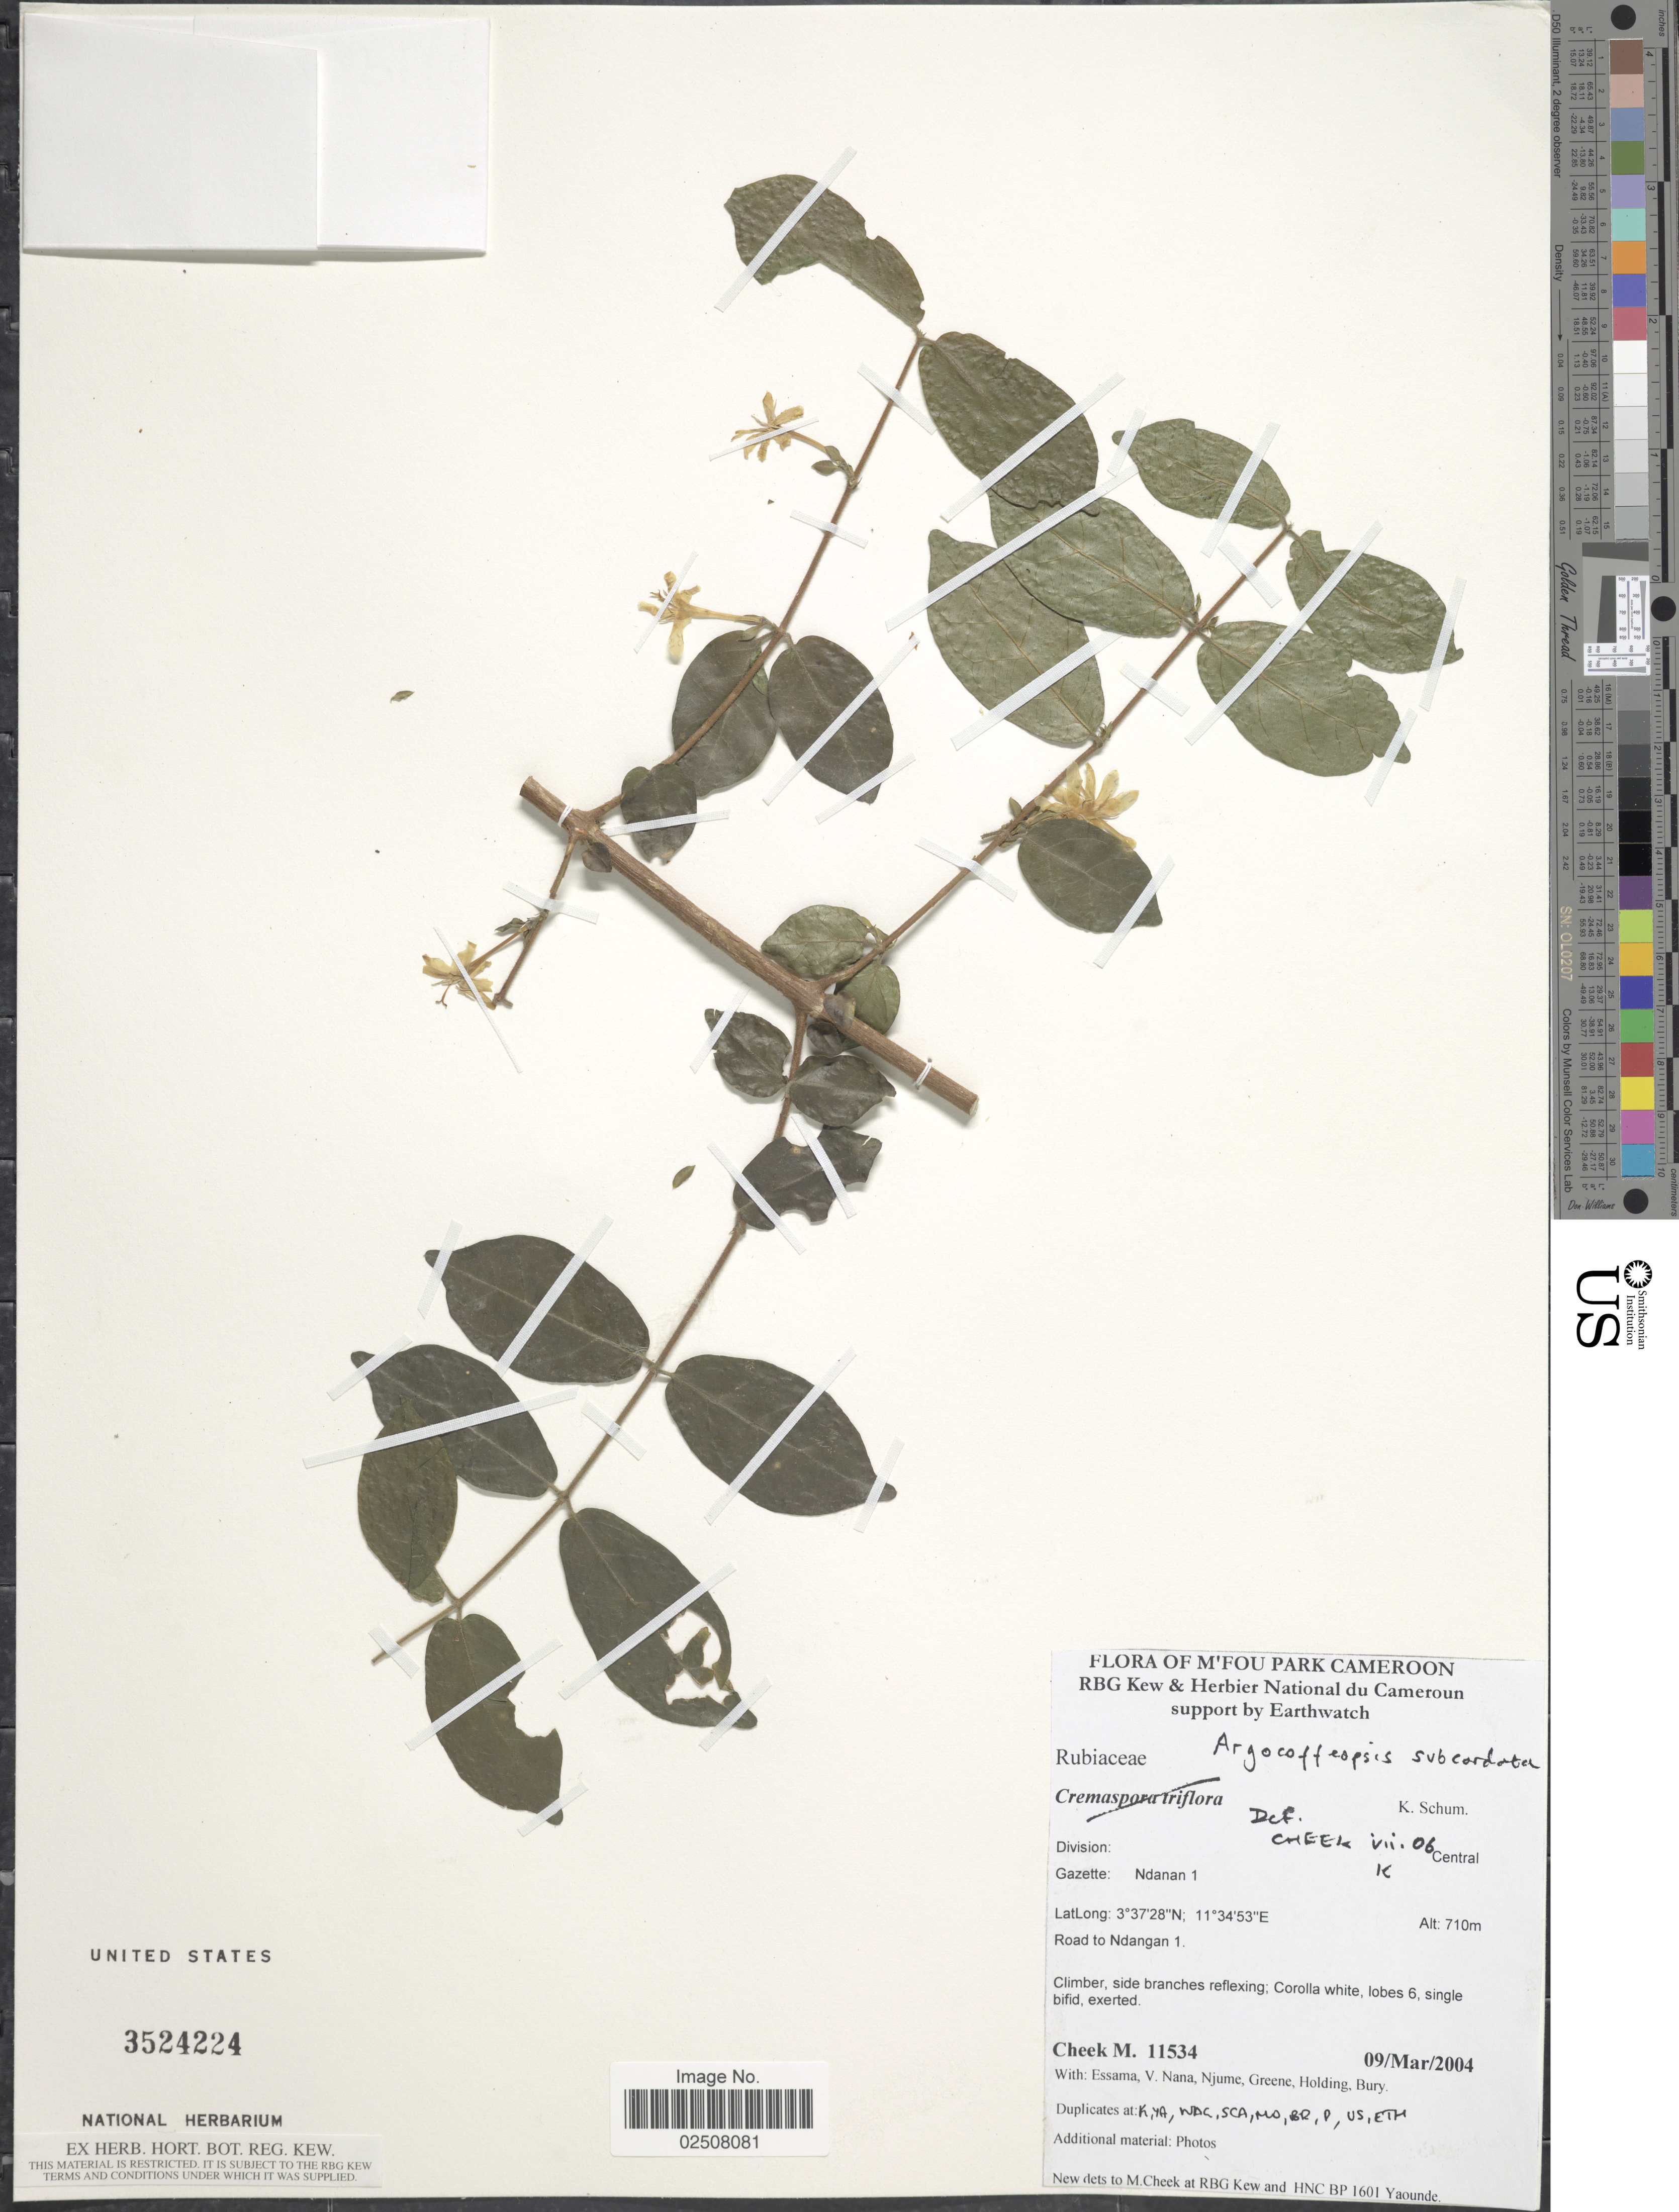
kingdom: Plantae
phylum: Tracheophyta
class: Magnoliopsida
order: Gentianales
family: Rubiaceae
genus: Argocoffeopsis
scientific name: Argocoffeopsis subcordata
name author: (Hiern) Lebrun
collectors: M. Cheek, Essama, V. Nana, -- Njume & et al.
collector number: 11534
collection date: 2004-03-09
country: Cameroon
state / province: Centre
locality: Gazette: Ndanan 1, Central, Road to Ndangan 1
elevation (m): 710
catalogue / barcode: US 3524224